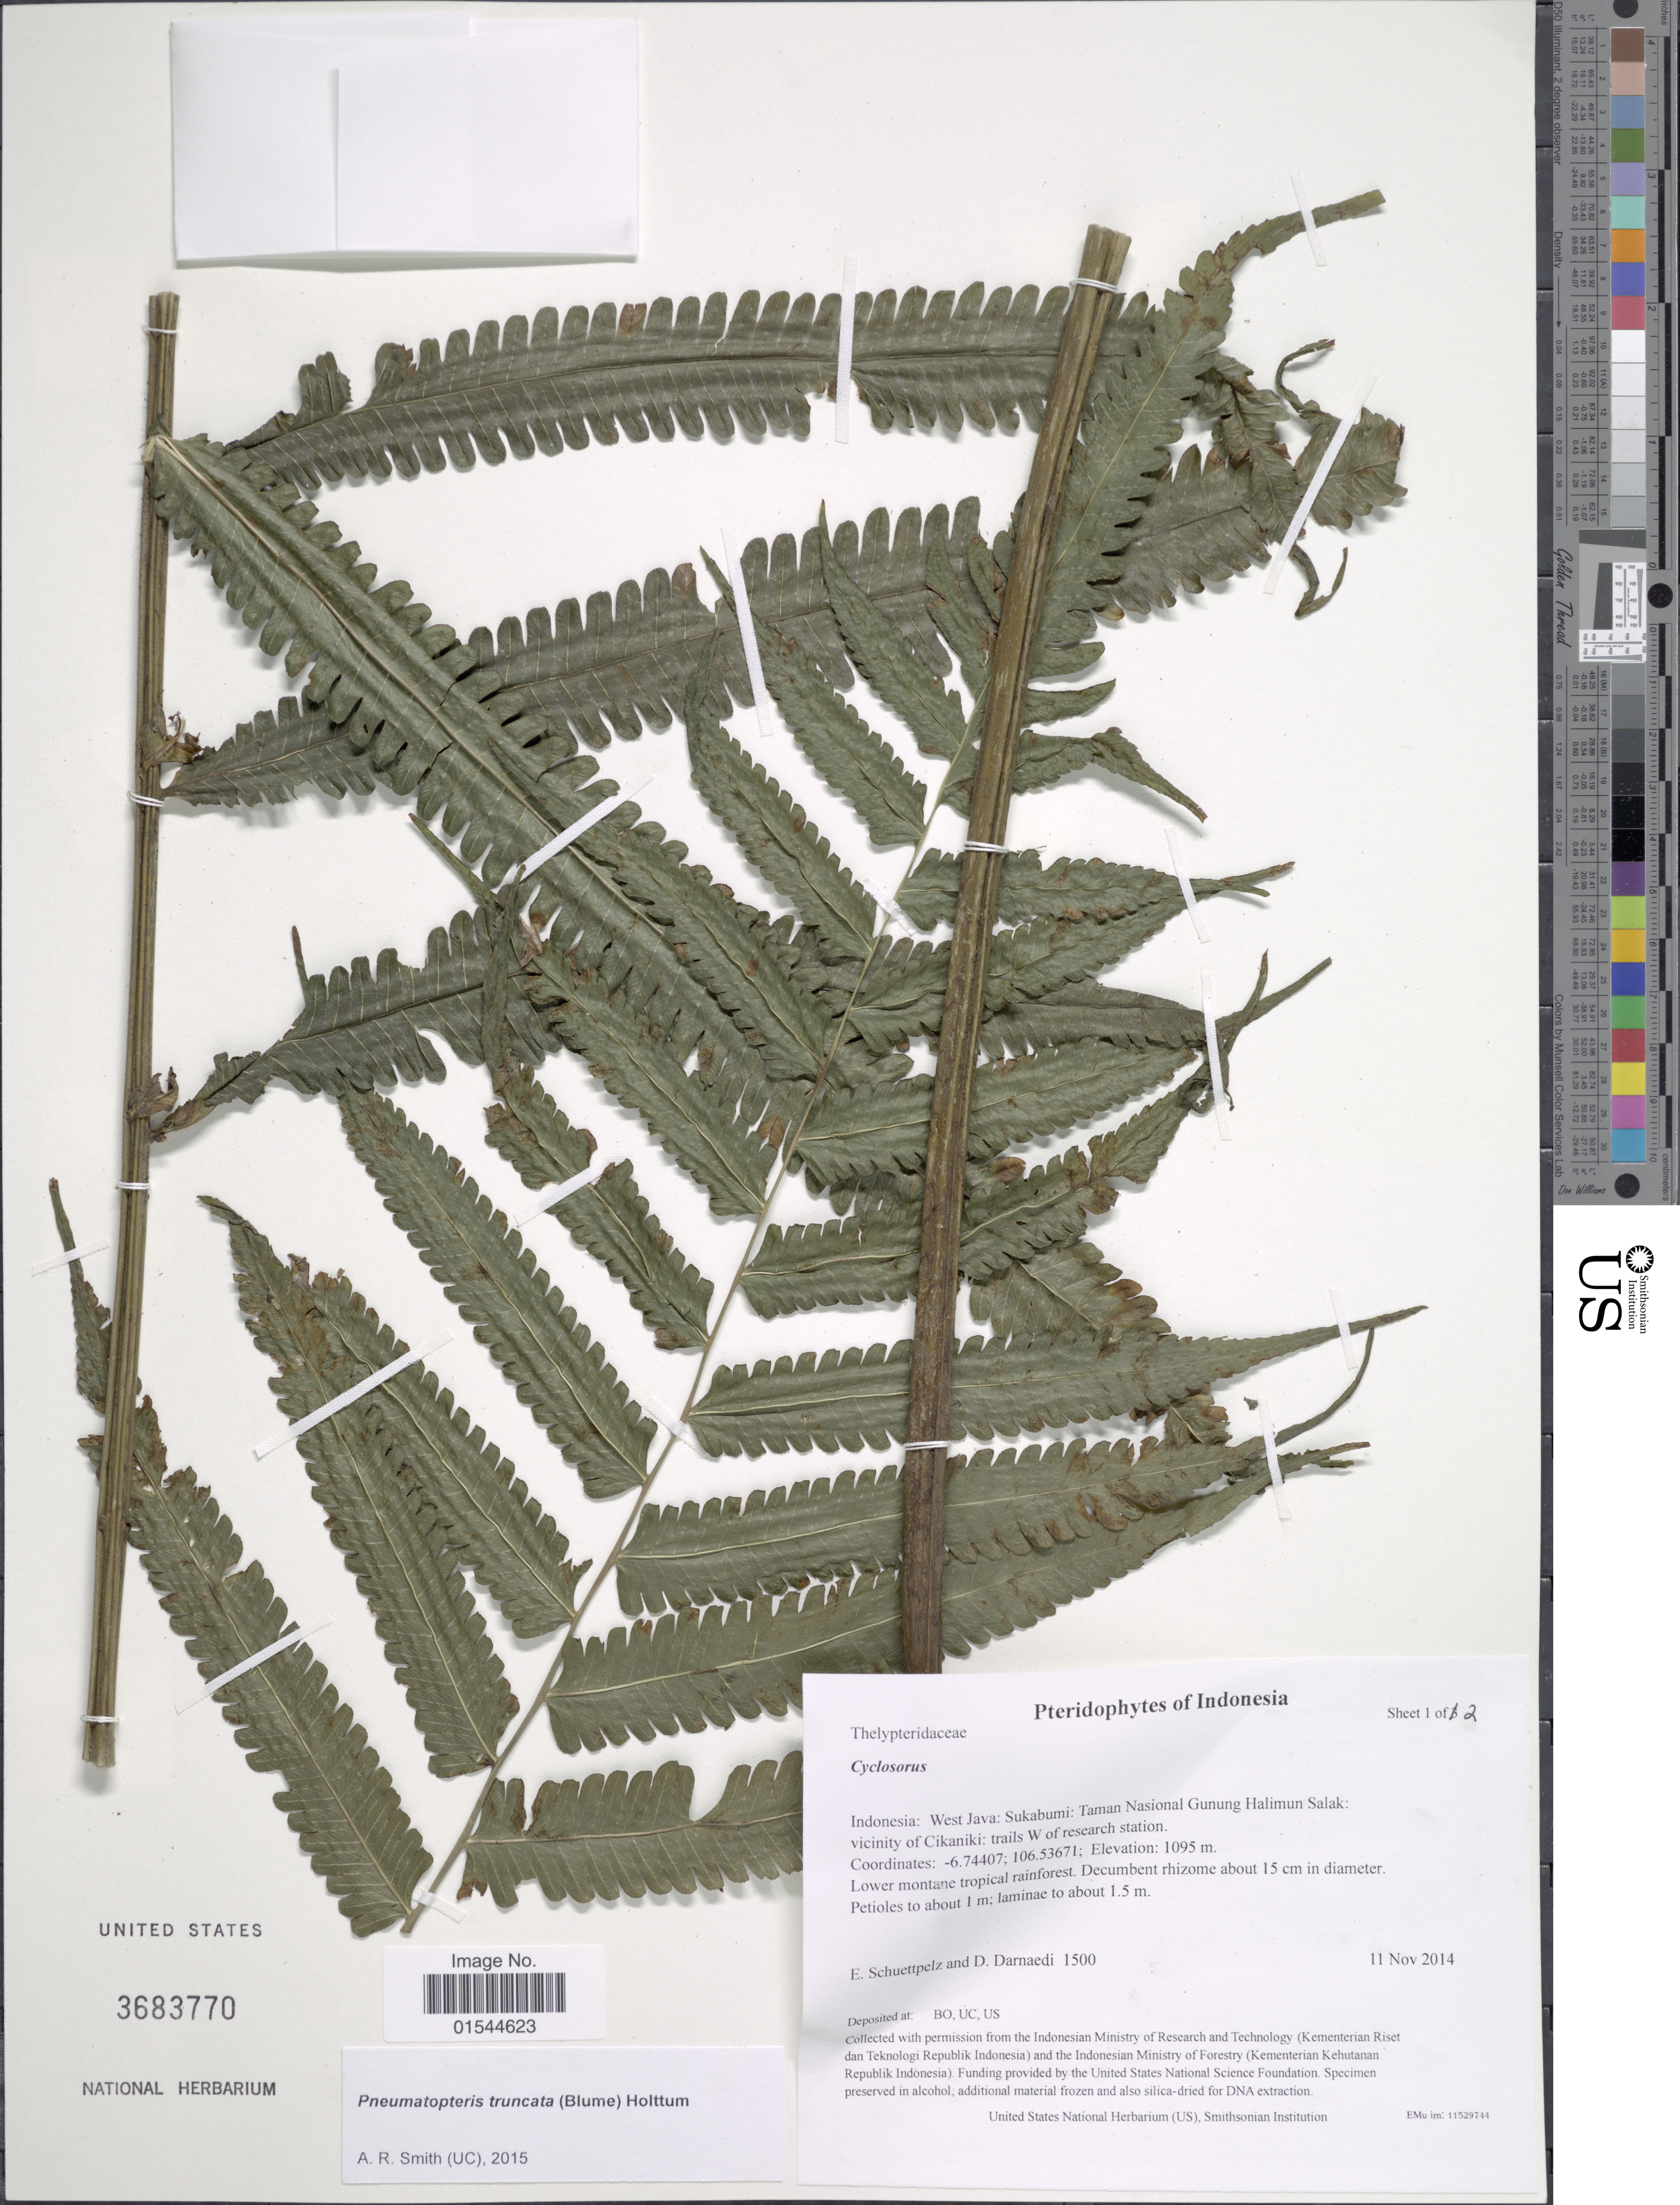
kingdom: Plantae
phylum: Tracheophyta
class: Polypodiopsida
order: Polypodiales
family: Thelypteridaceae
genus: Pneumatopteris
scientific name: Pneumatopteris truncata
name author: (Poir.) Holttum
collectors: E. Schuettpelz & D. Darnaedi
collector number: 1500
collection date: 2014-11-11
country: Indonesia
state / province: Java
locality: Indonesia: West Java: Sukabumi: Taman Nasional Gunung Halimun Salak: vicinity of Cikaniki: trails W of research station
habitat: Lower montane tropical rainforest.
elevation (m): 1095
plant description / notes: Collected with permission from the Indonesian Ministry of Research and Technology (Kementerian Riset dan Teknologi Republik Indonesia) and the Indonesian Ministry of Forestry (Kementerian Kehutanan Republik Indonesia).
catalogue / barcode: US 3683770